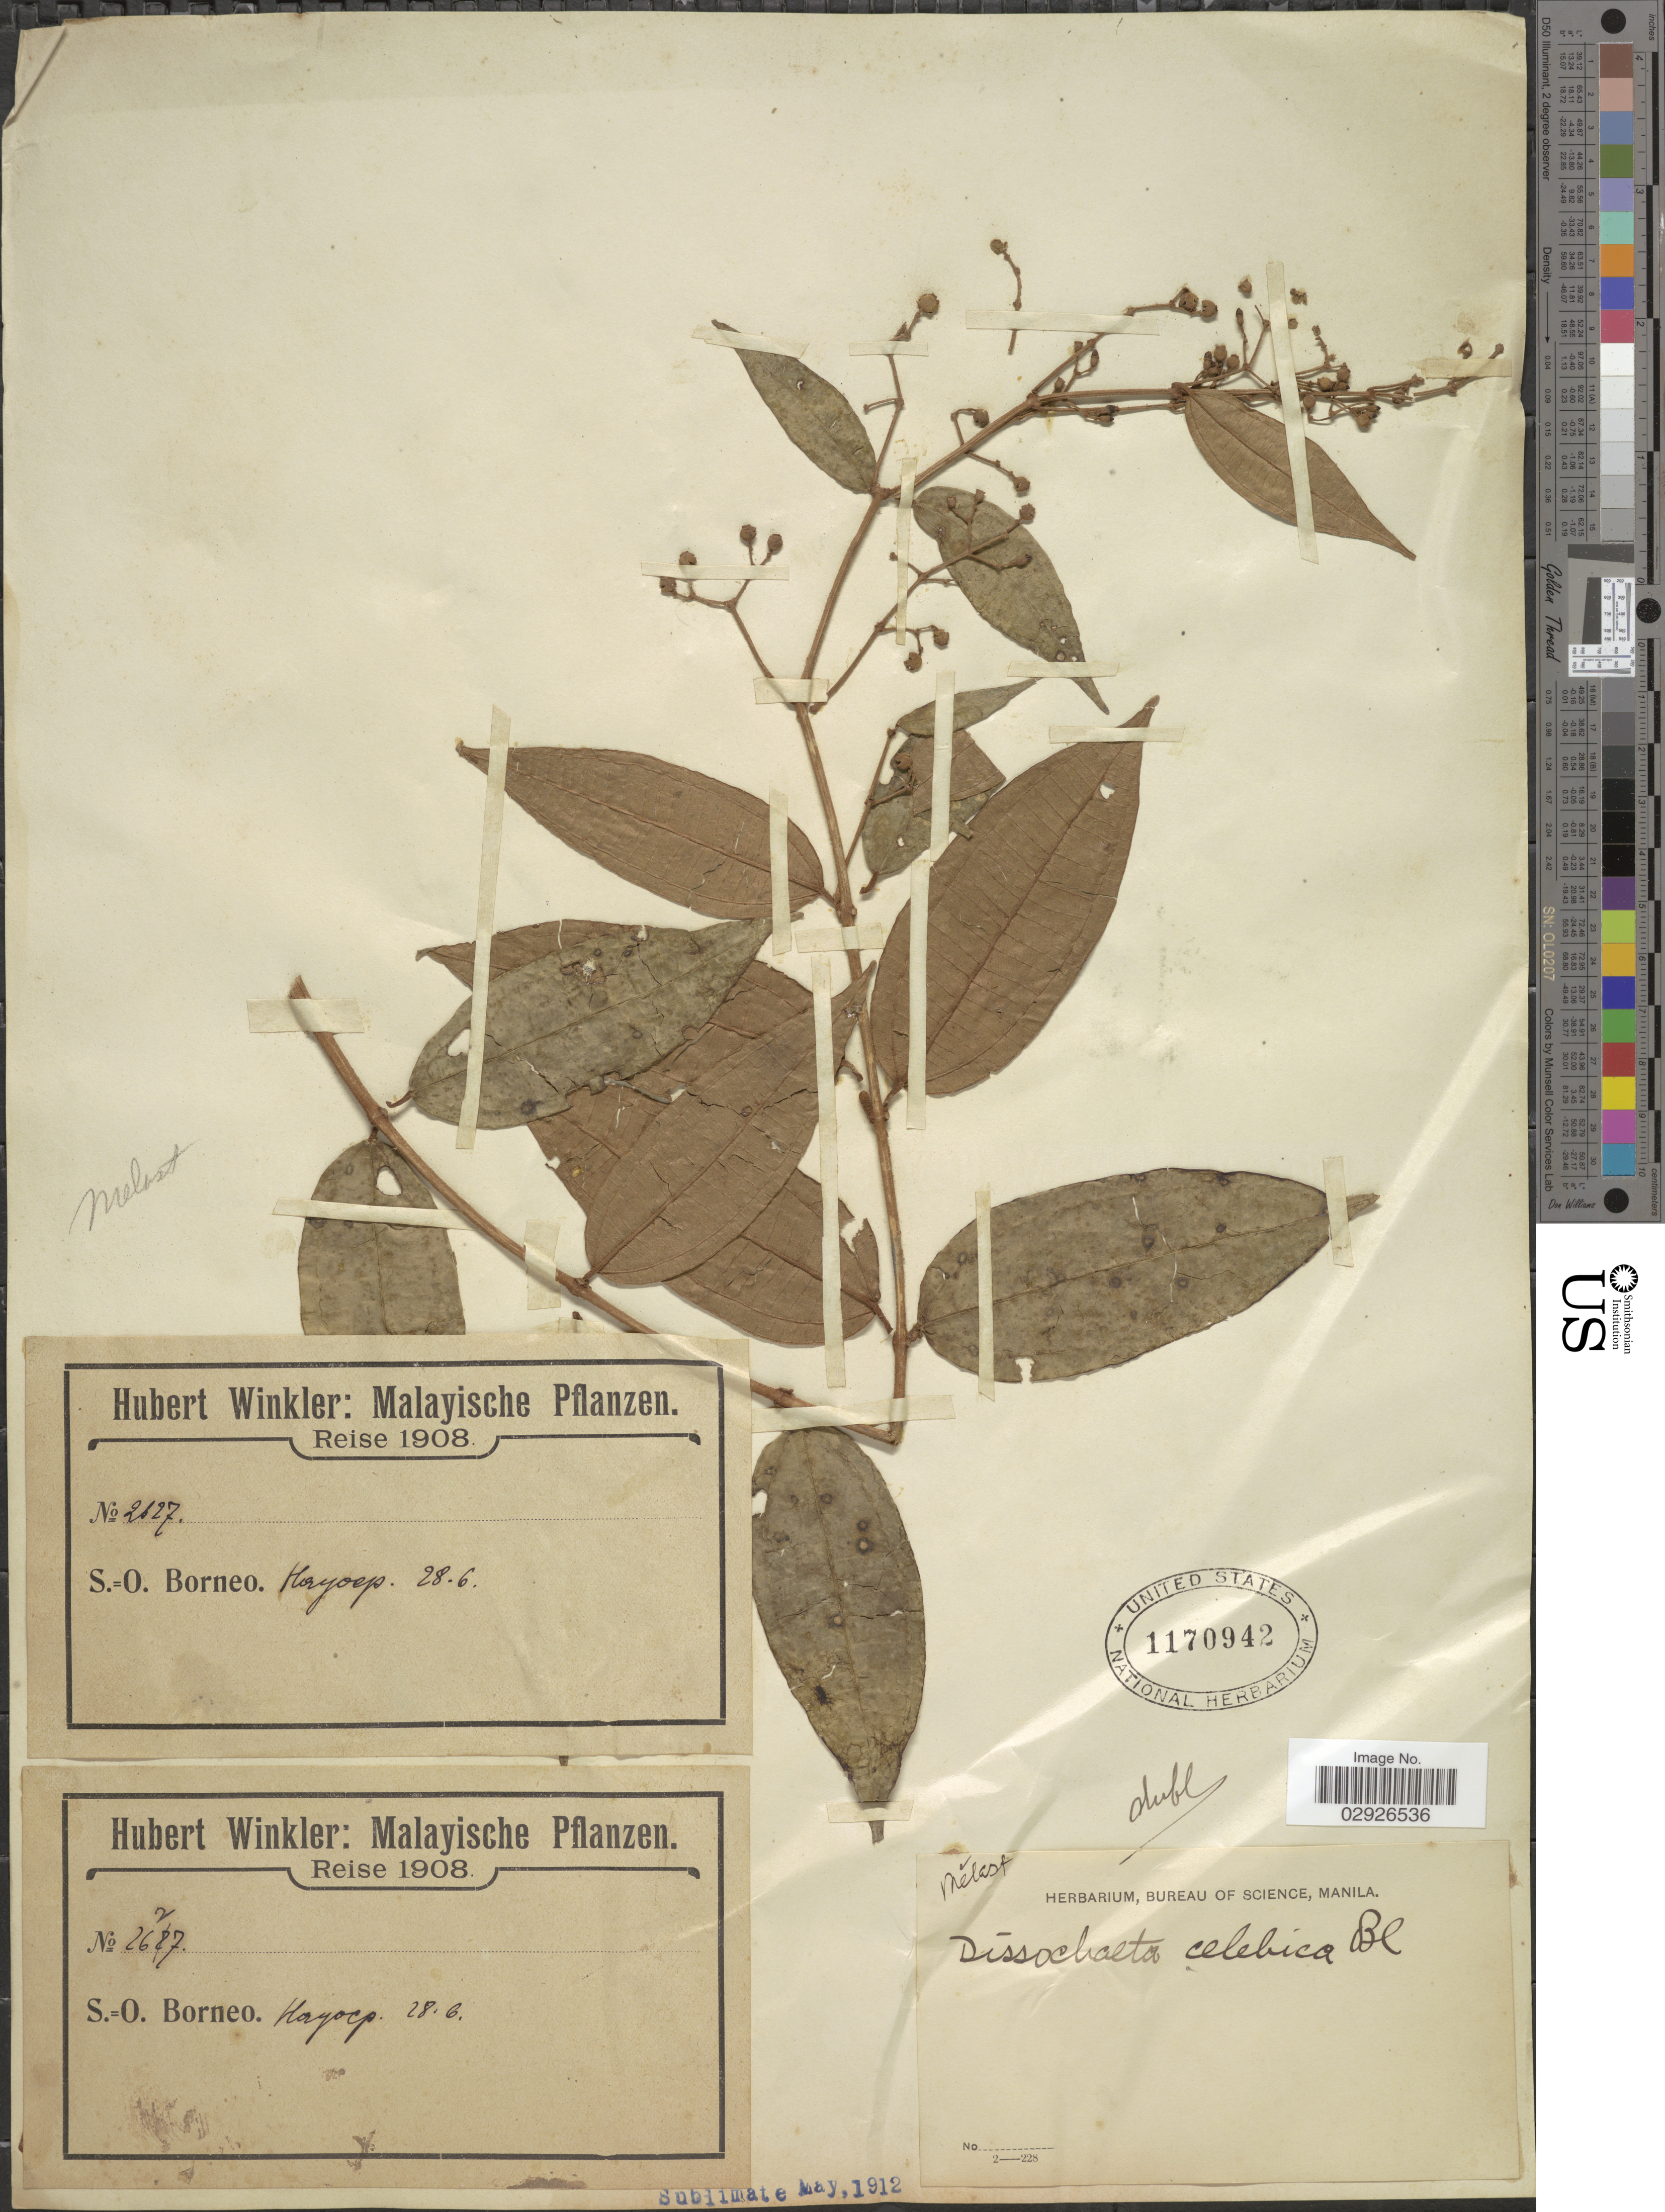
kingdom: Plantae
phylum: Tracheophyta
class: Magnoliopsida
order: Myrtales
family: Melastomataceae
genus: Dissochaeta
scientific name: Dissochaeta celebica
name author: Blume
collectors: H. J. P. Winkler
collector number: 2627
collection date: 1908-06-28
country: Malaysia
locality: S.=O. Borneo. Kayoep [interpreted].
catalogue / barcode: US 1170942